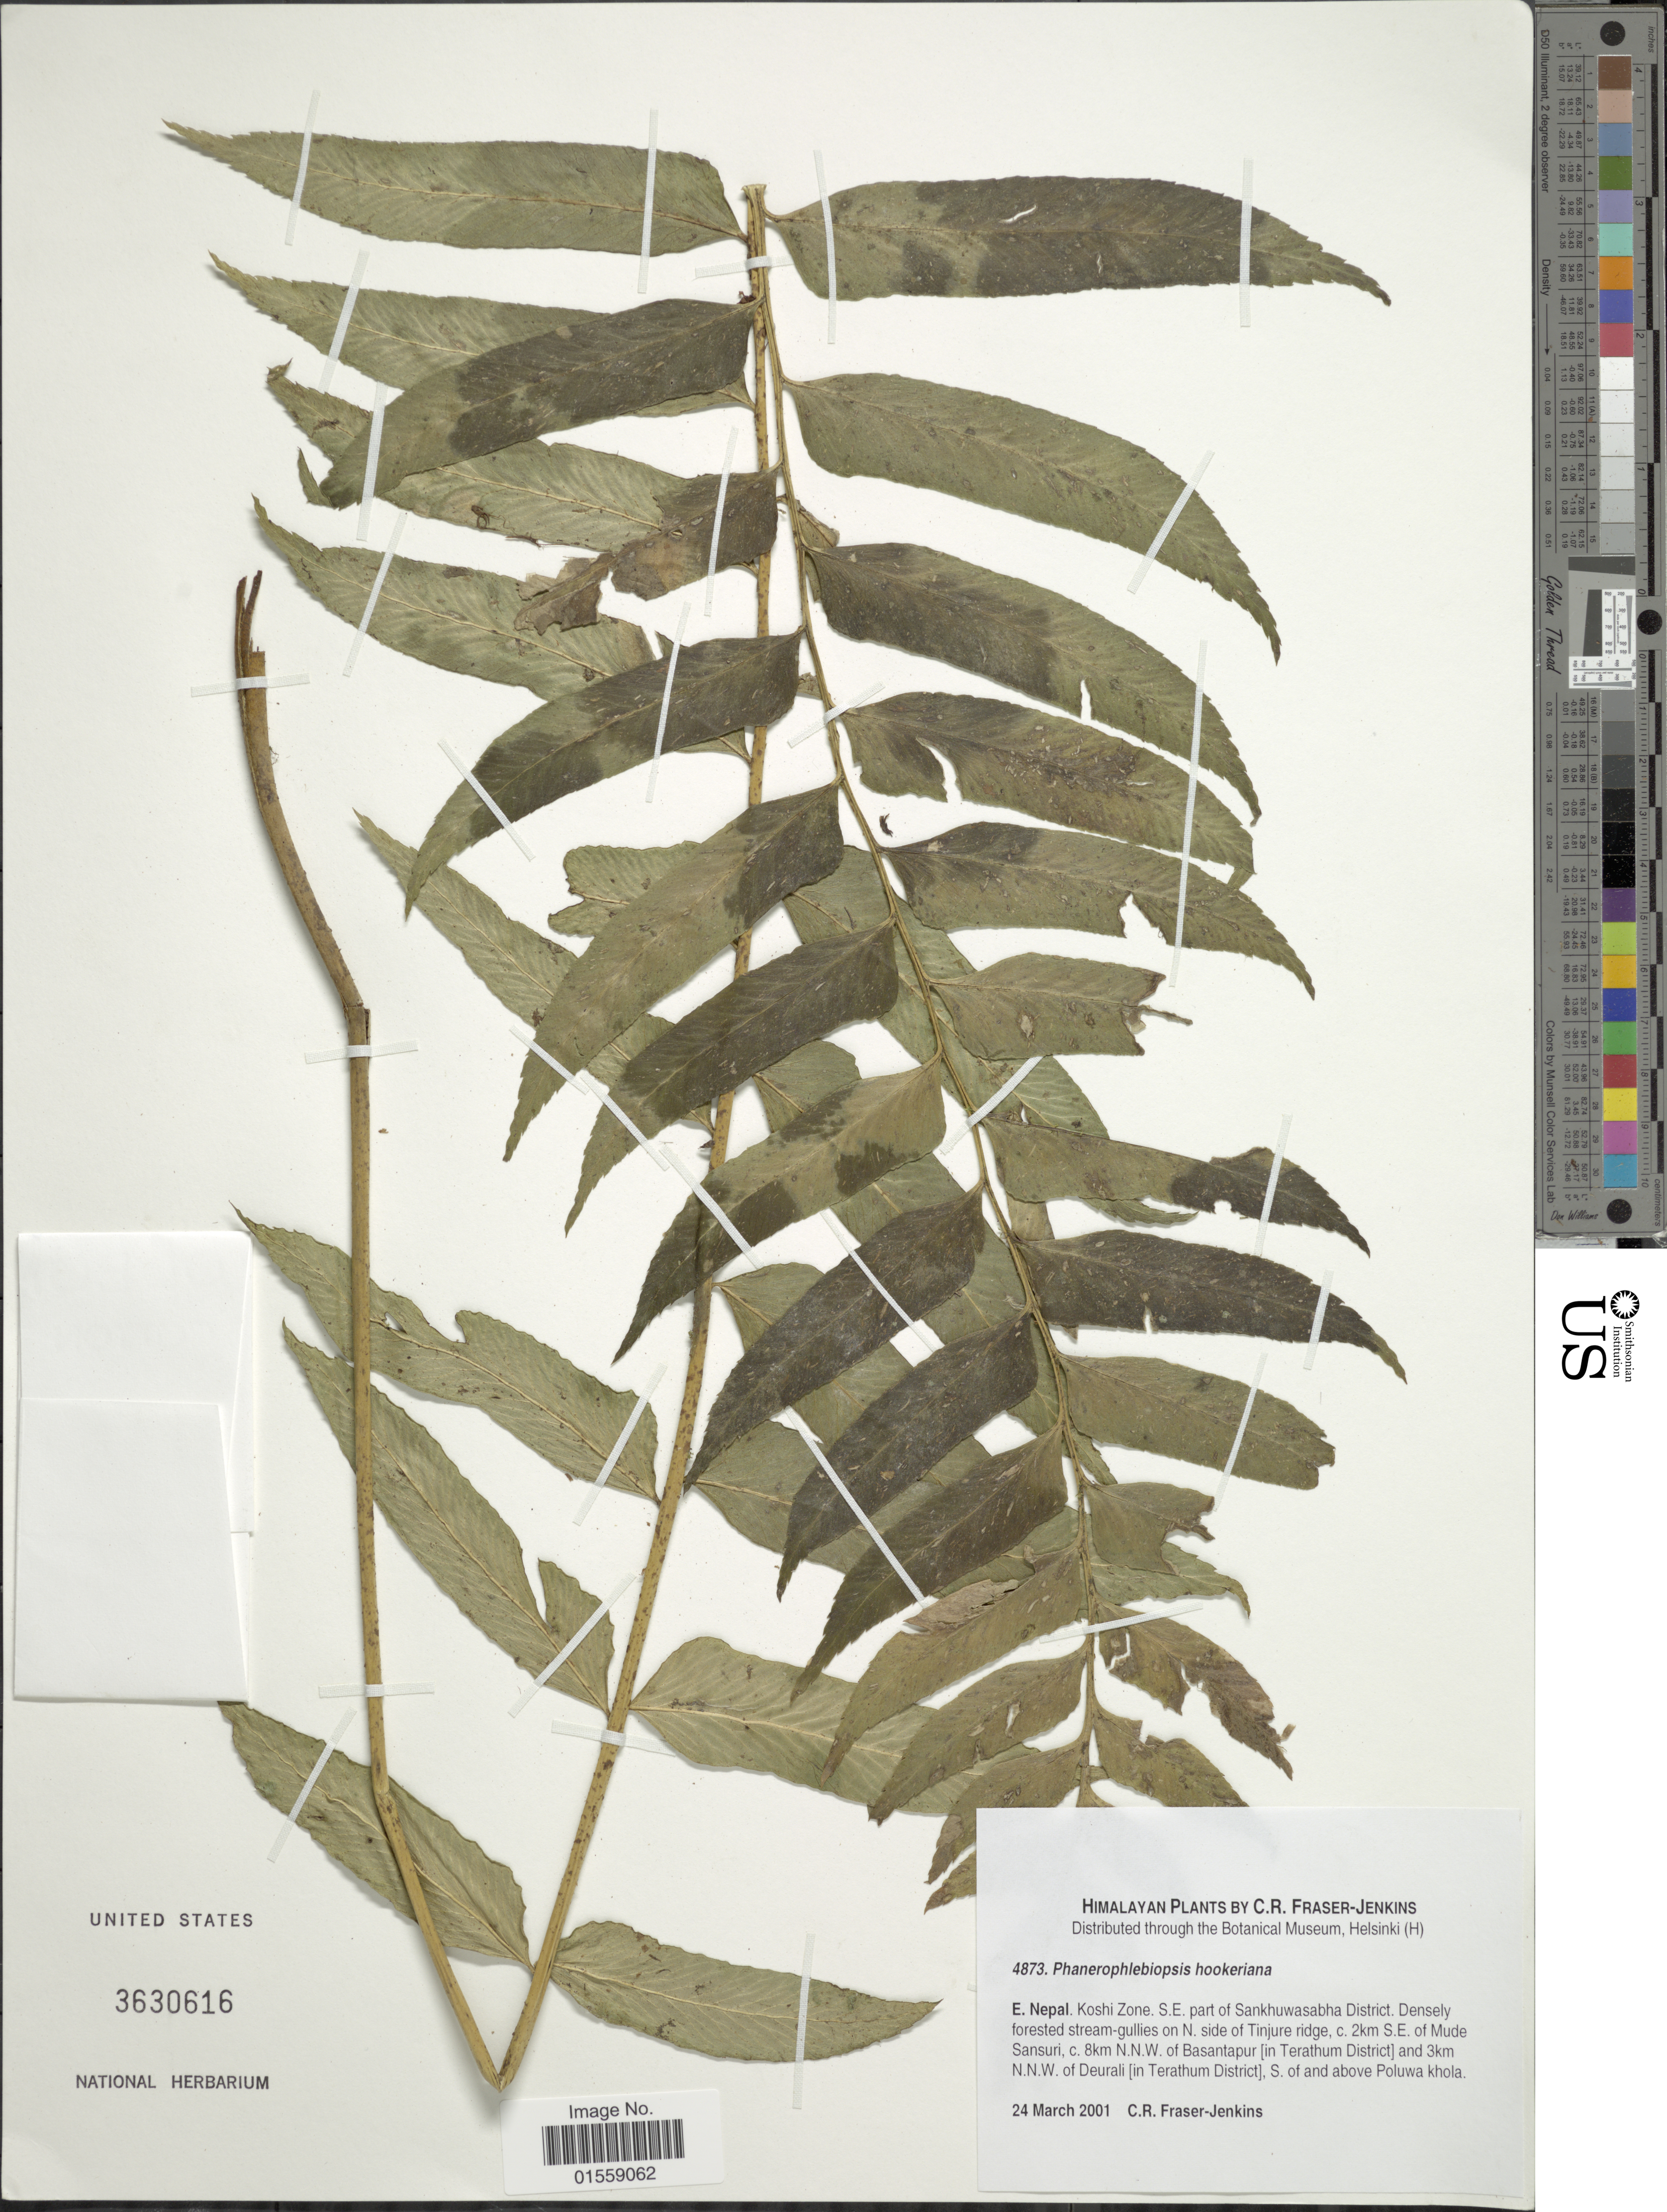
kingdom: Plantae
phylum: Tracheophyta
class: Polypodiopsida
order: Polypodiales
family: Dryopteridaceae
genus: Polystichum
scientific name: Polystichum hookerianum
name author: (C. Presl) C. Chr.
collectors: C. R. Fraser-Jenkins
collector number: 4873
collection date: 2001-03-24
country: Nepal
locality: Himalaya, E. Nepal, Koshi Zone, S.E. part of Sankhuwasabha District, stream-gullies on N. side of the Tinjure ridge, c. 2 km S. E. of Mude Sansuri, c. 8 km N.N.W. of Basantapur (in Terathum District) and 3 km N. N. W. of Deurali (in Therathum District), S. of and above Poluwa khola.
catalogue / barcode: US 3630616